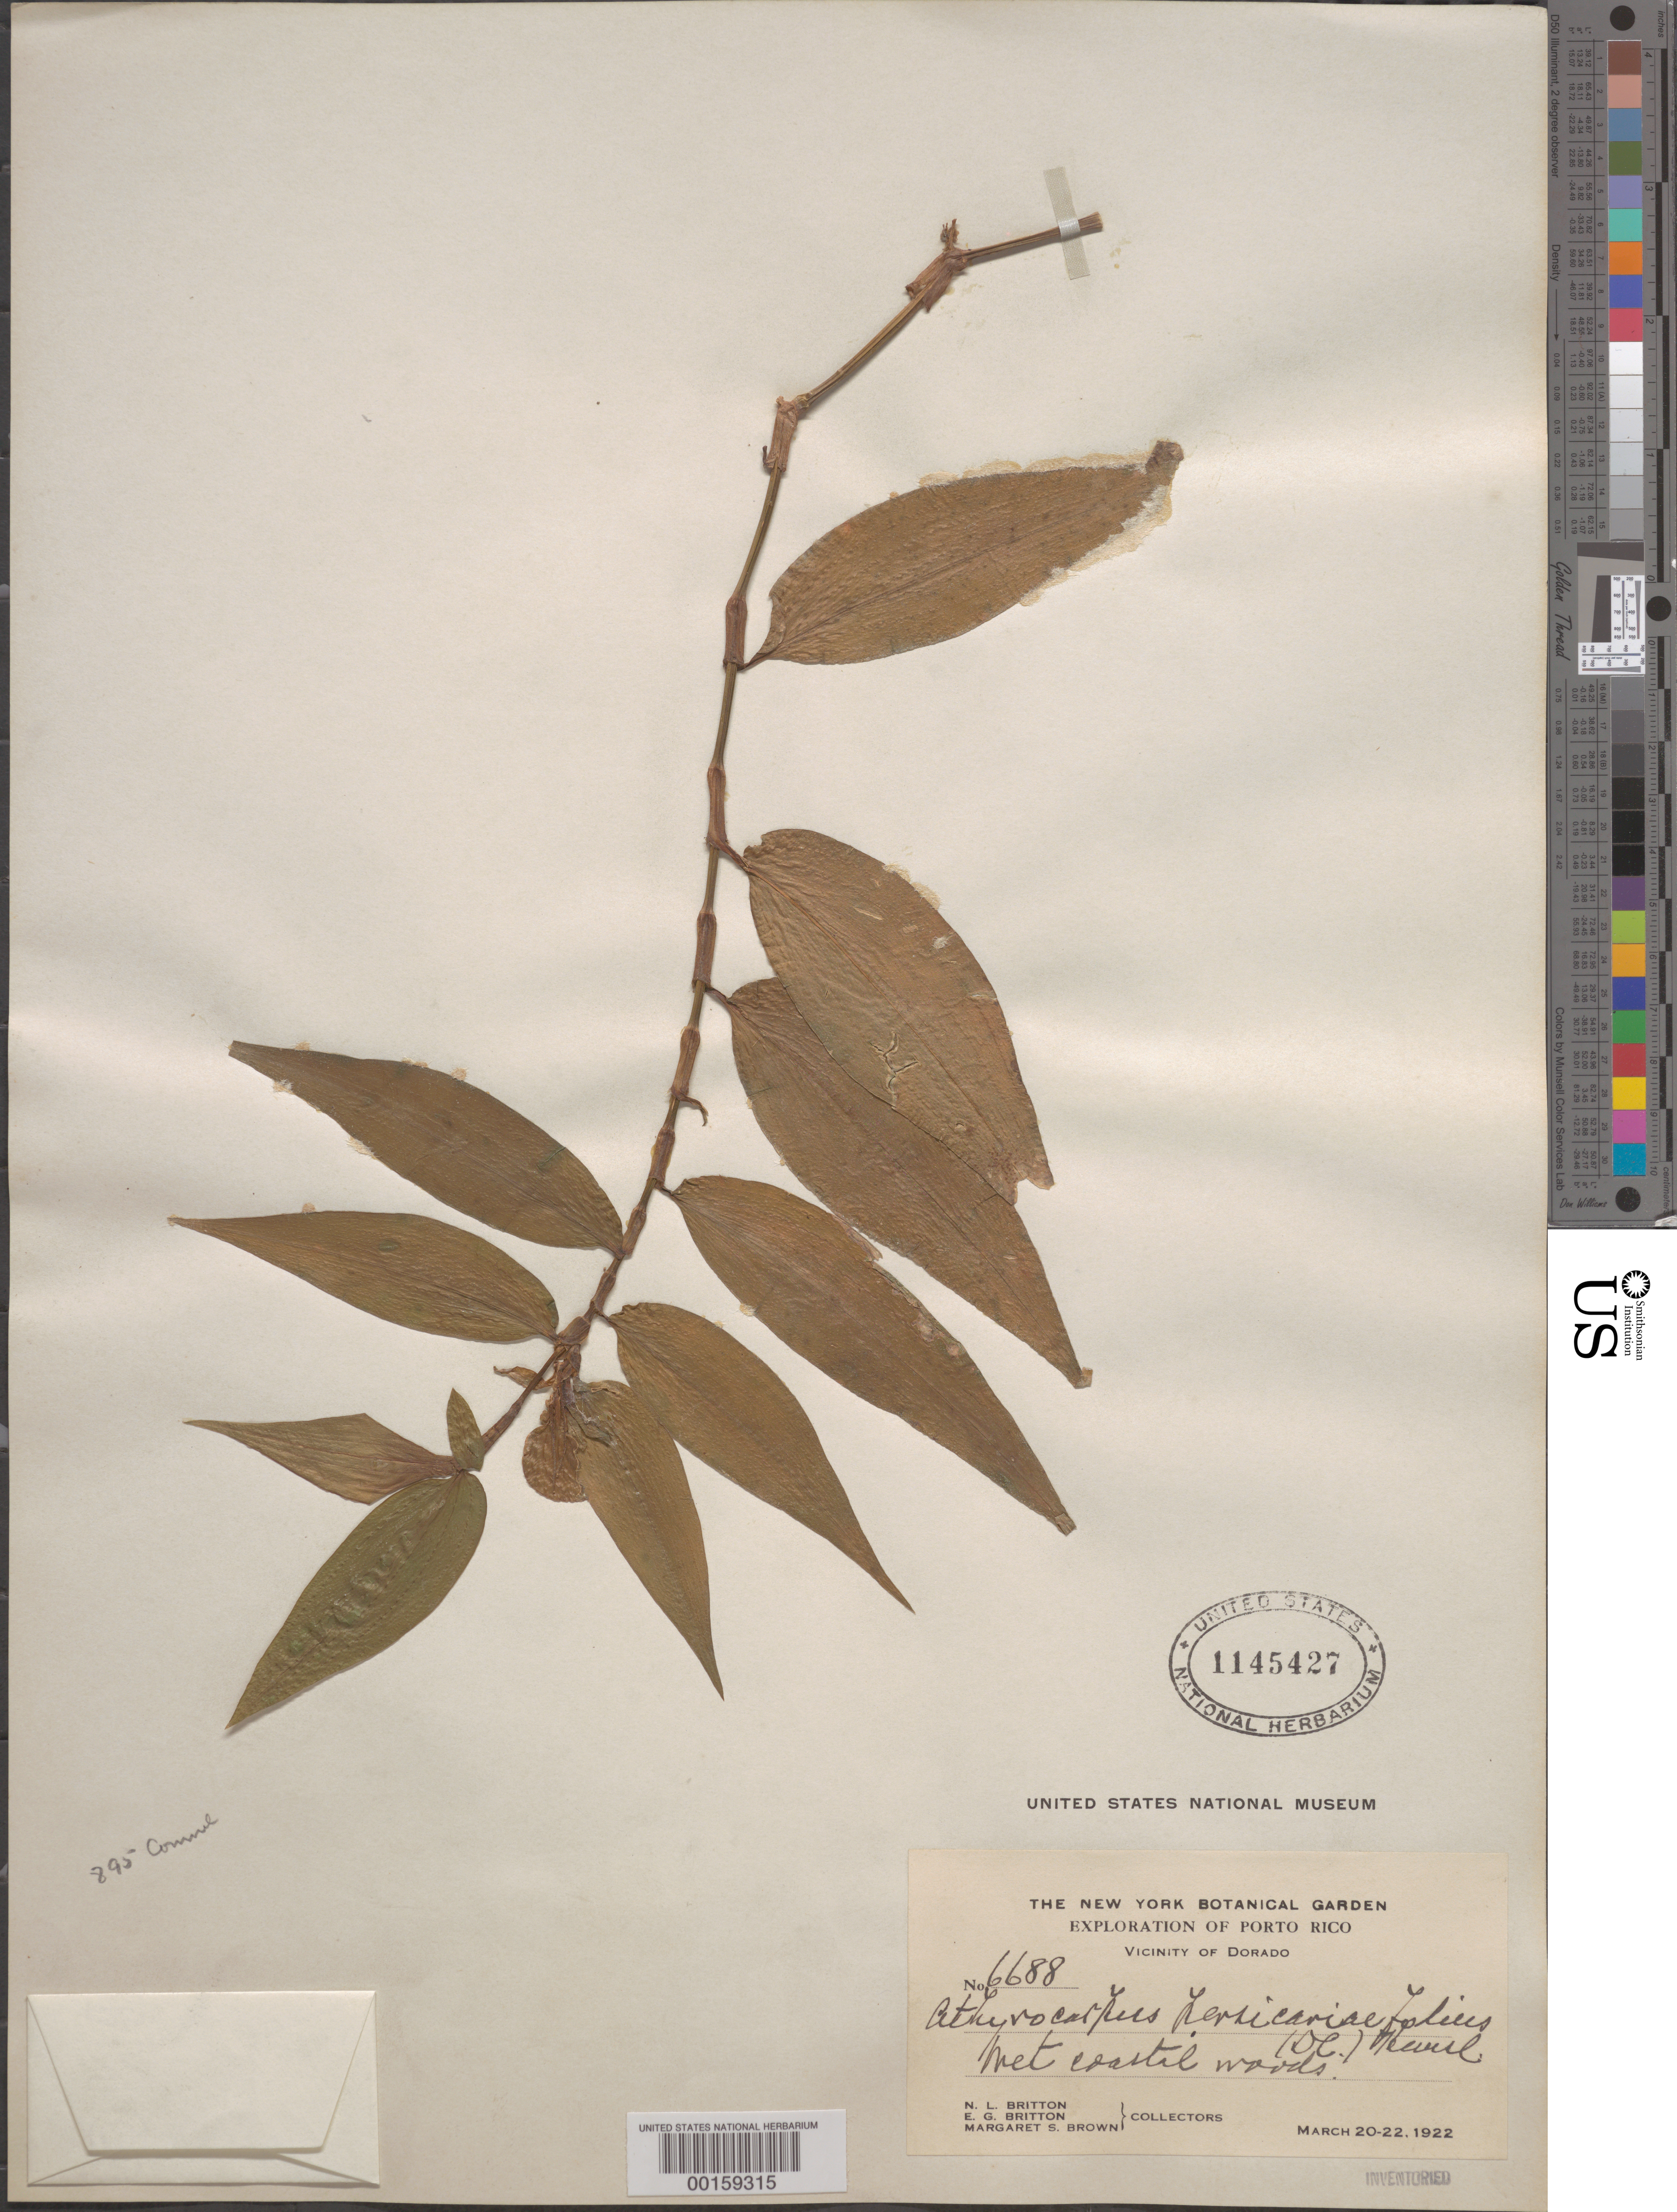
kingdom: Plantae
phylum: Tracheophyta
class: Liliopsida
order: Commelinales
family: Commelinaceae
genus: Commelina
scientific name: Commelina rufipes var. glabrata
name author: (D.R. Hunt) Faden & D.R. Hunt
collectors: N. Britton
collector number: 6688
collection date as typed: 20 Mar 1922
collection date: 1922-03-20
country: Puerto Rico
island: Greater Antilles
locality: Dorado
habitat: Wet coastal woods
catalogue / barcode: US 1145427